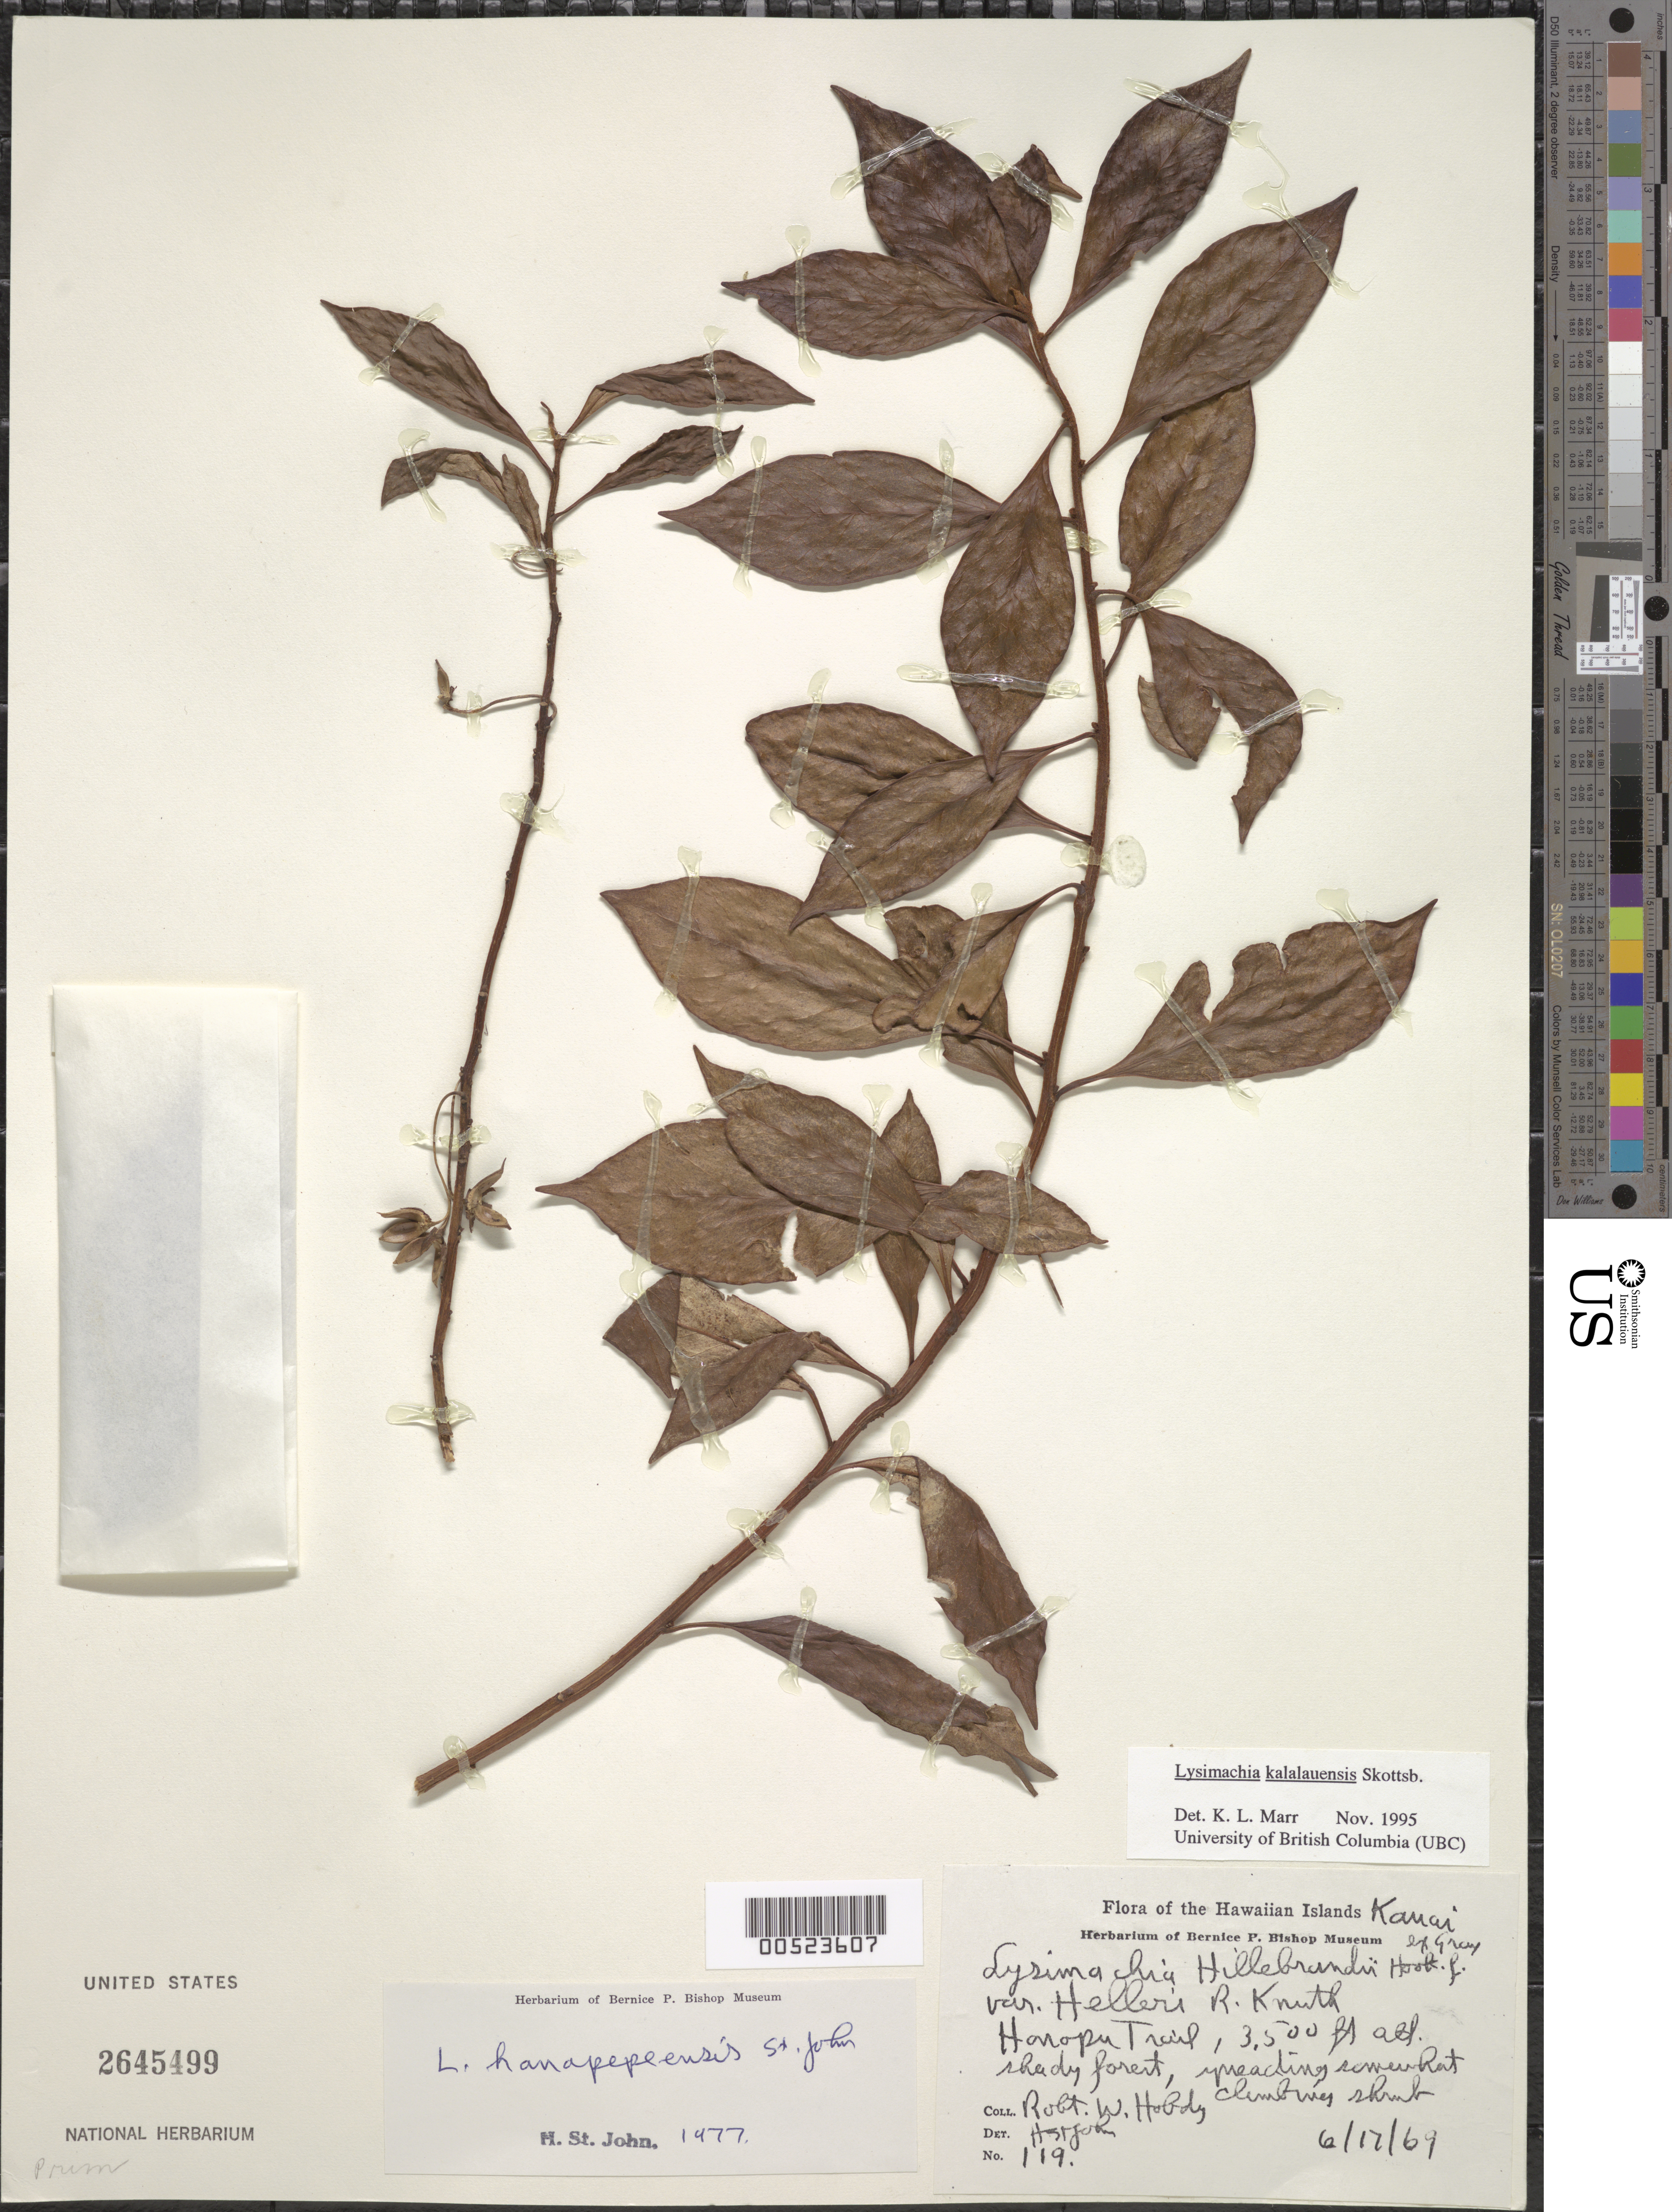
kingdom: Plantae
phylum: Tracheophyta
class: Magnoliopsida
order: Ericales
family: Primulaceae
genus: Lysimachia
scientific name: Lysimachia kalalauensis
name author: Skottsb.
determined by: Marr, K. L.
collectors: R. Hobdy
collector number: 119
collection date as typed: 17 Jun 1969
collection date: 1969-06-17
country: United States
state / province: Hawaii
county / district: Kauai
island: Kaua'i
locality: Honopu Trail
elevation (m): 1067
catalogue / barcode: US 2645499